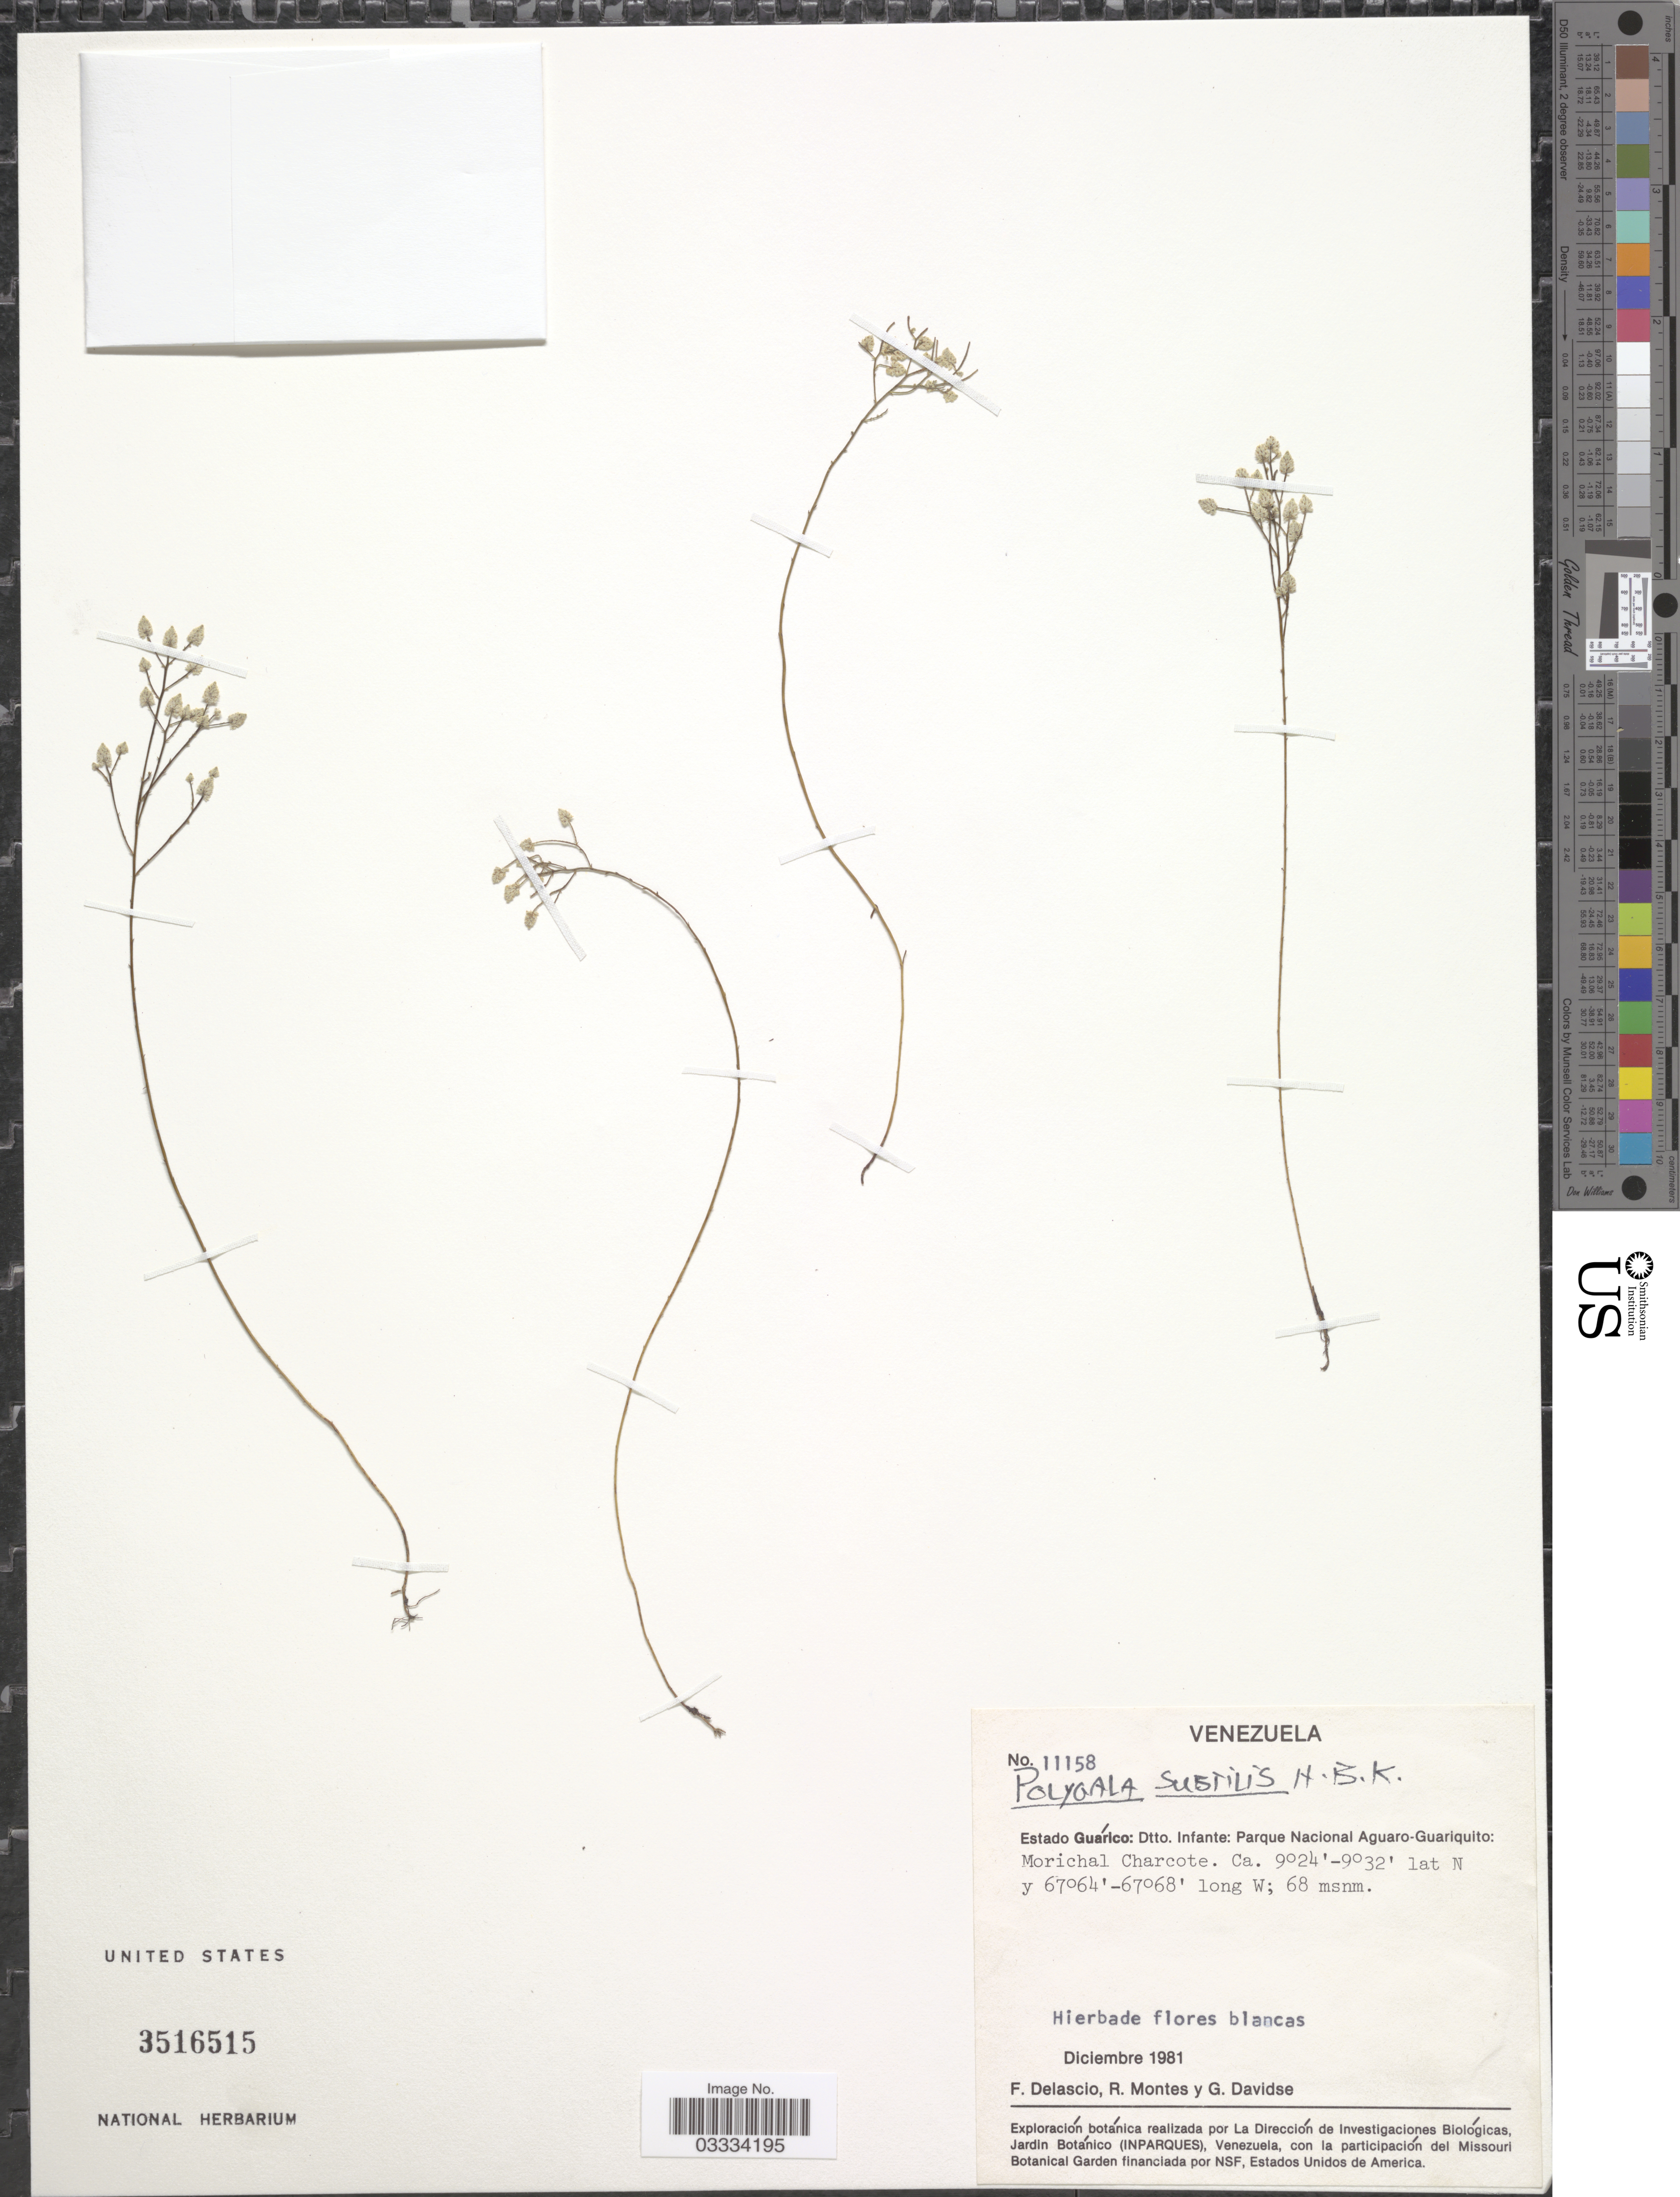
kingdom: Plantae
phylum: Tracheophyta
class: Magnoliopsida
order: Fabales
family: Polygalaceae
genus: Polygala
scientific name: Polygala subtilis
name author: Kunth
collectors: F. Delascio C., R. Montes & G. Davidse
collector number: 11158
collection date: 1981-12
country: Venezuela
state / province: Guárico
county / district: Leonardo Infante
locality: Dtto. Infante: Parque Nacional Aguaro-Guariquito: Morichal Charote.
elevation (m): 68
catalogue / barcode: US 3516515